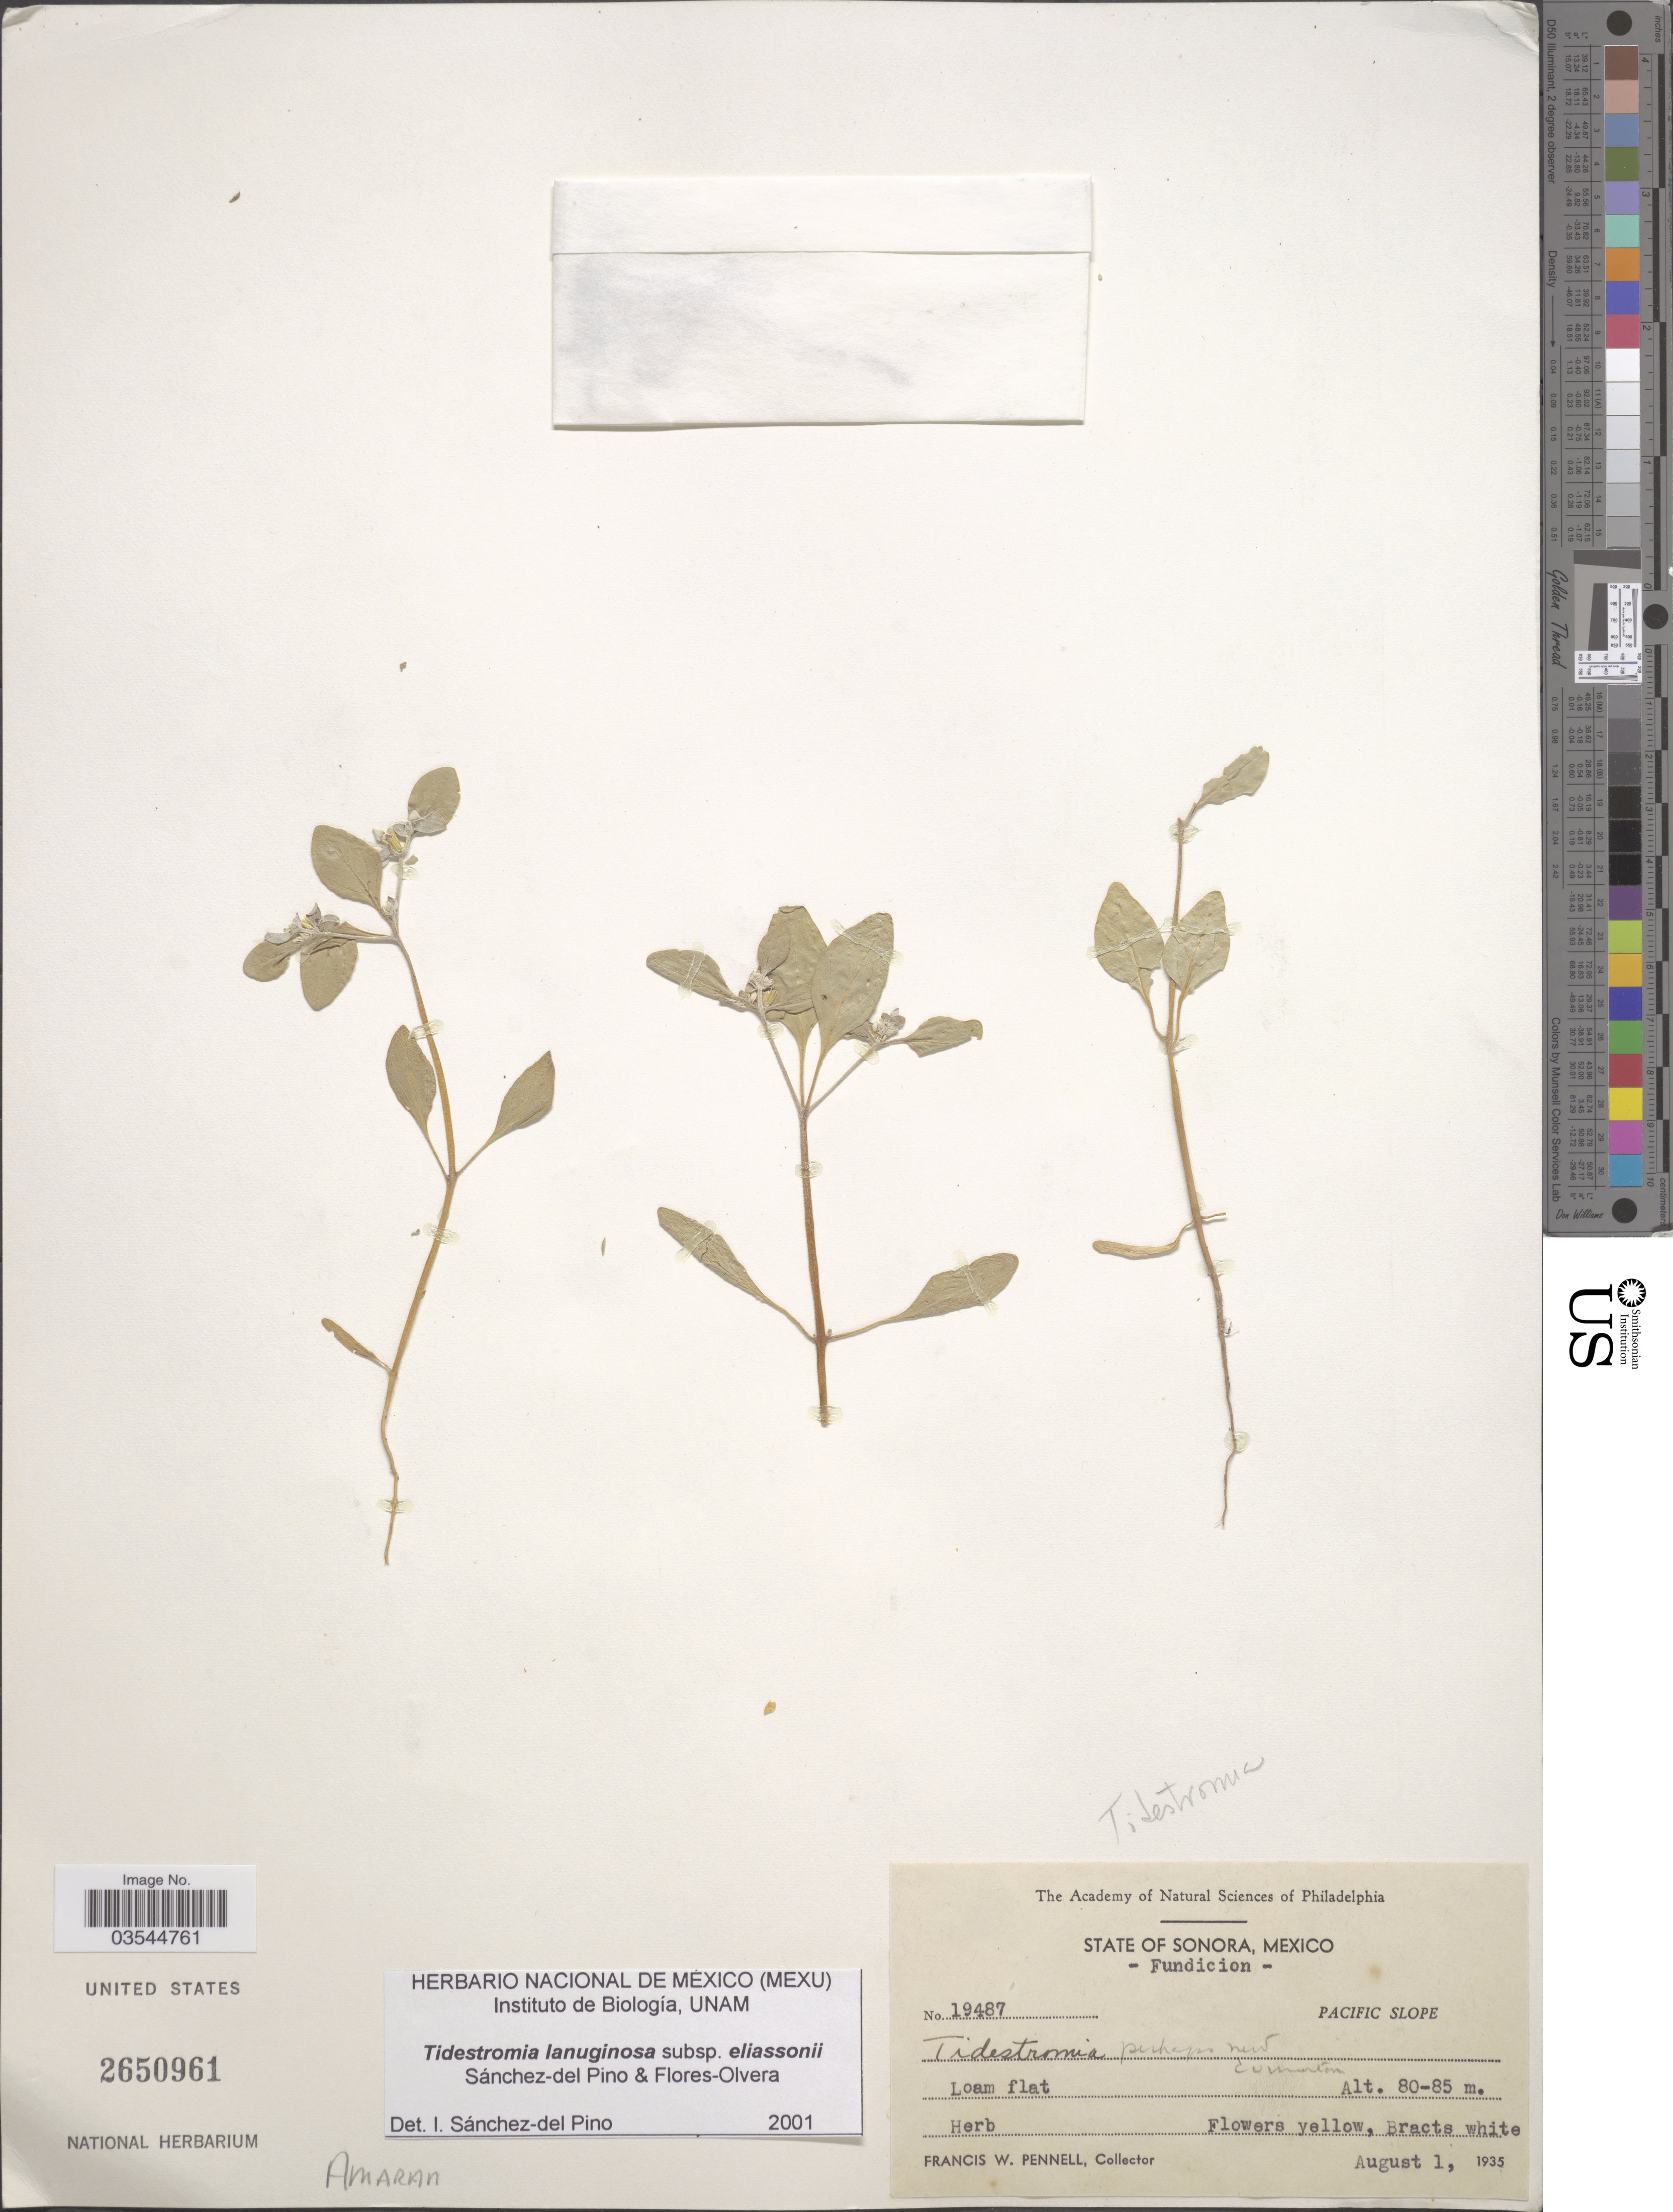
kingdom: Plantae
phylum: Tracheophyta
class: Magnoliopsida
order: Caryophyllales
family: Amaranthaceae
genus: Tidestromia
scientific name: Tidestromia lanuginosa subsp. eliassoniana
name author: Sánch. Pino & Flores Olv.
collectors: F. W. Pennell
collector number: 19487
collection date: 1935-08-01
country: Mexico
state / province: Sonora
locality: Fundicion. Pacific Slope. Loam flat.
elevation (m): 80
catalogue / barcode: US 2650961